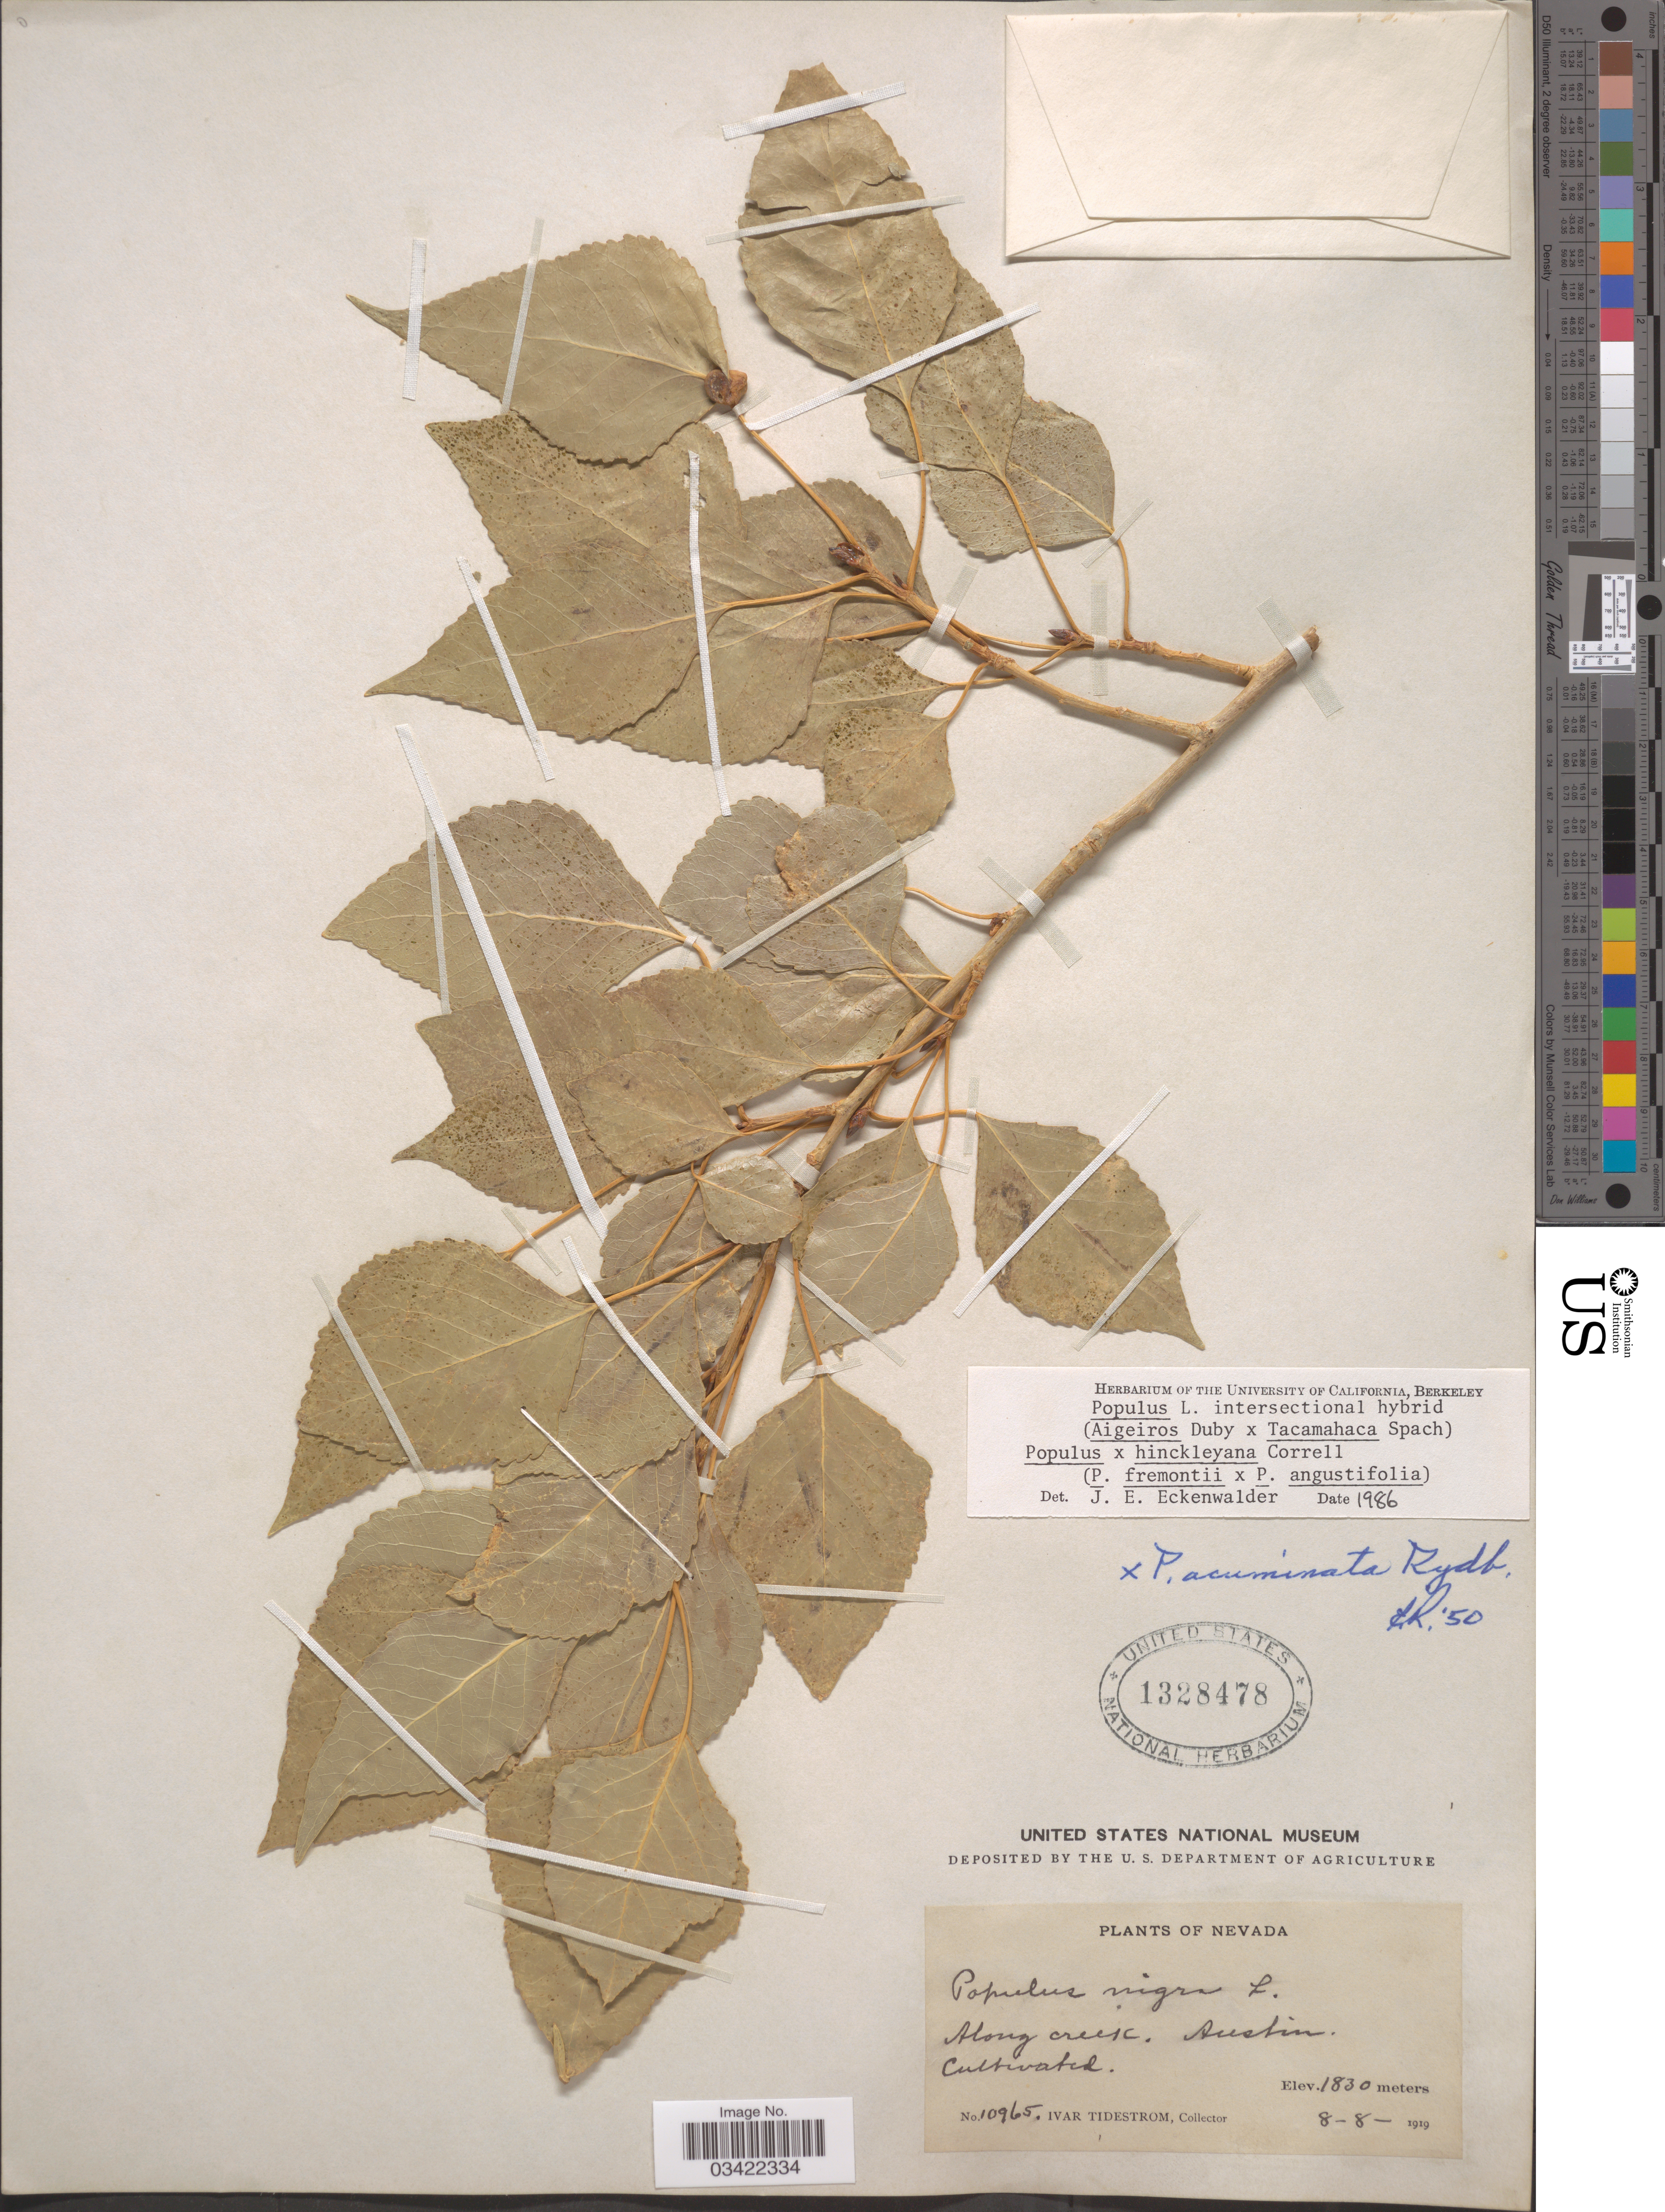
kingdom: Plantae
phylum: Tracheophyta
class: Magnoliopsida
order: Malpighiales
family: Salicaceae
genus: Populus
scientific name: Populus x hinckleyana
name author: Correll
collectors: I. F. Tidestrom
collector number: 10965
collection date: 1919-08-08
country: United States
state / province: Nevada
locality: Along creek. Austin. Cultivated.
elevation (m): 1830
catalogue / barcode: US 1328478